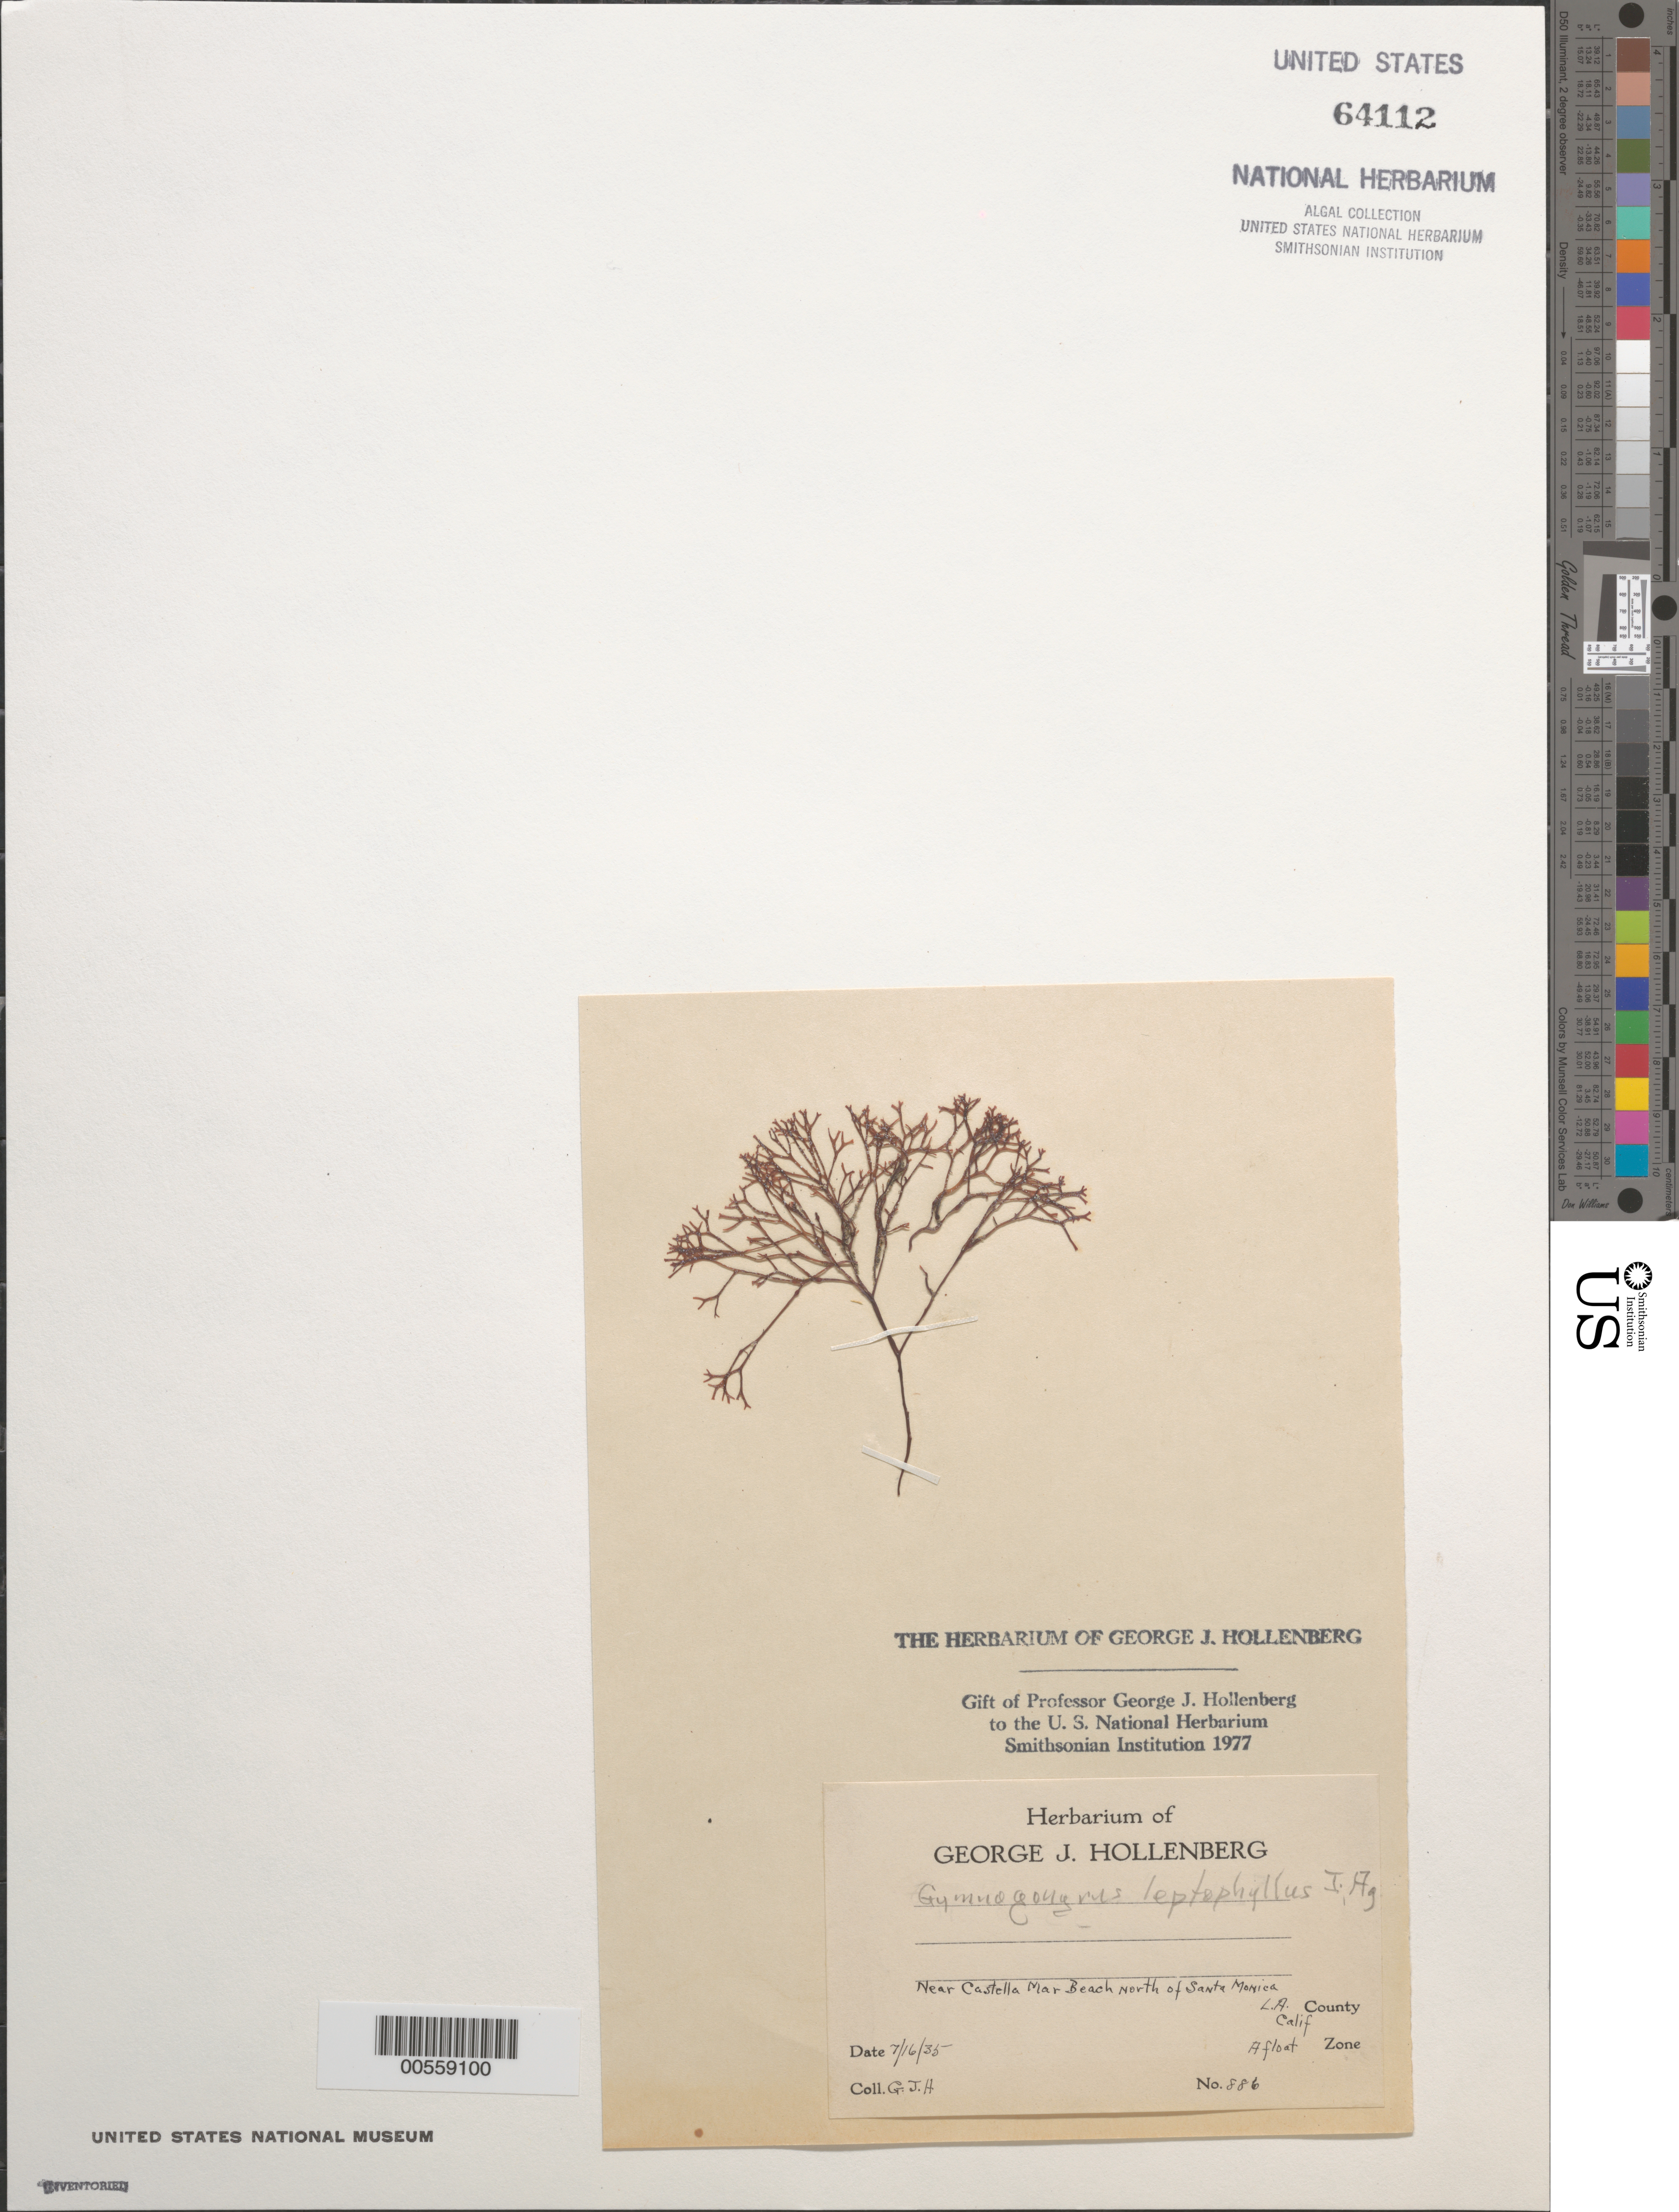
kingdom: Plantae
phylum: Rhodophyta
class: Florideophyceae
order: Gigartinales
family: Phyllophoraceae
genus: Besa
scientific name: Besa leptophylla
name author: (J. Agardh) M.S.Calderon & K.A. Miller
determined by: Algae name updating Project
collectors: G. Hollenberg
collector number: GJH 886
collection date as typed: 16 Jul 1935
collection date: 1935-07-16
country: United States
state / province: California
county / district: Los Angeles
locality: Near Castle Mar Beach, north of Santa Monica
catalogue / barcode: US 64112